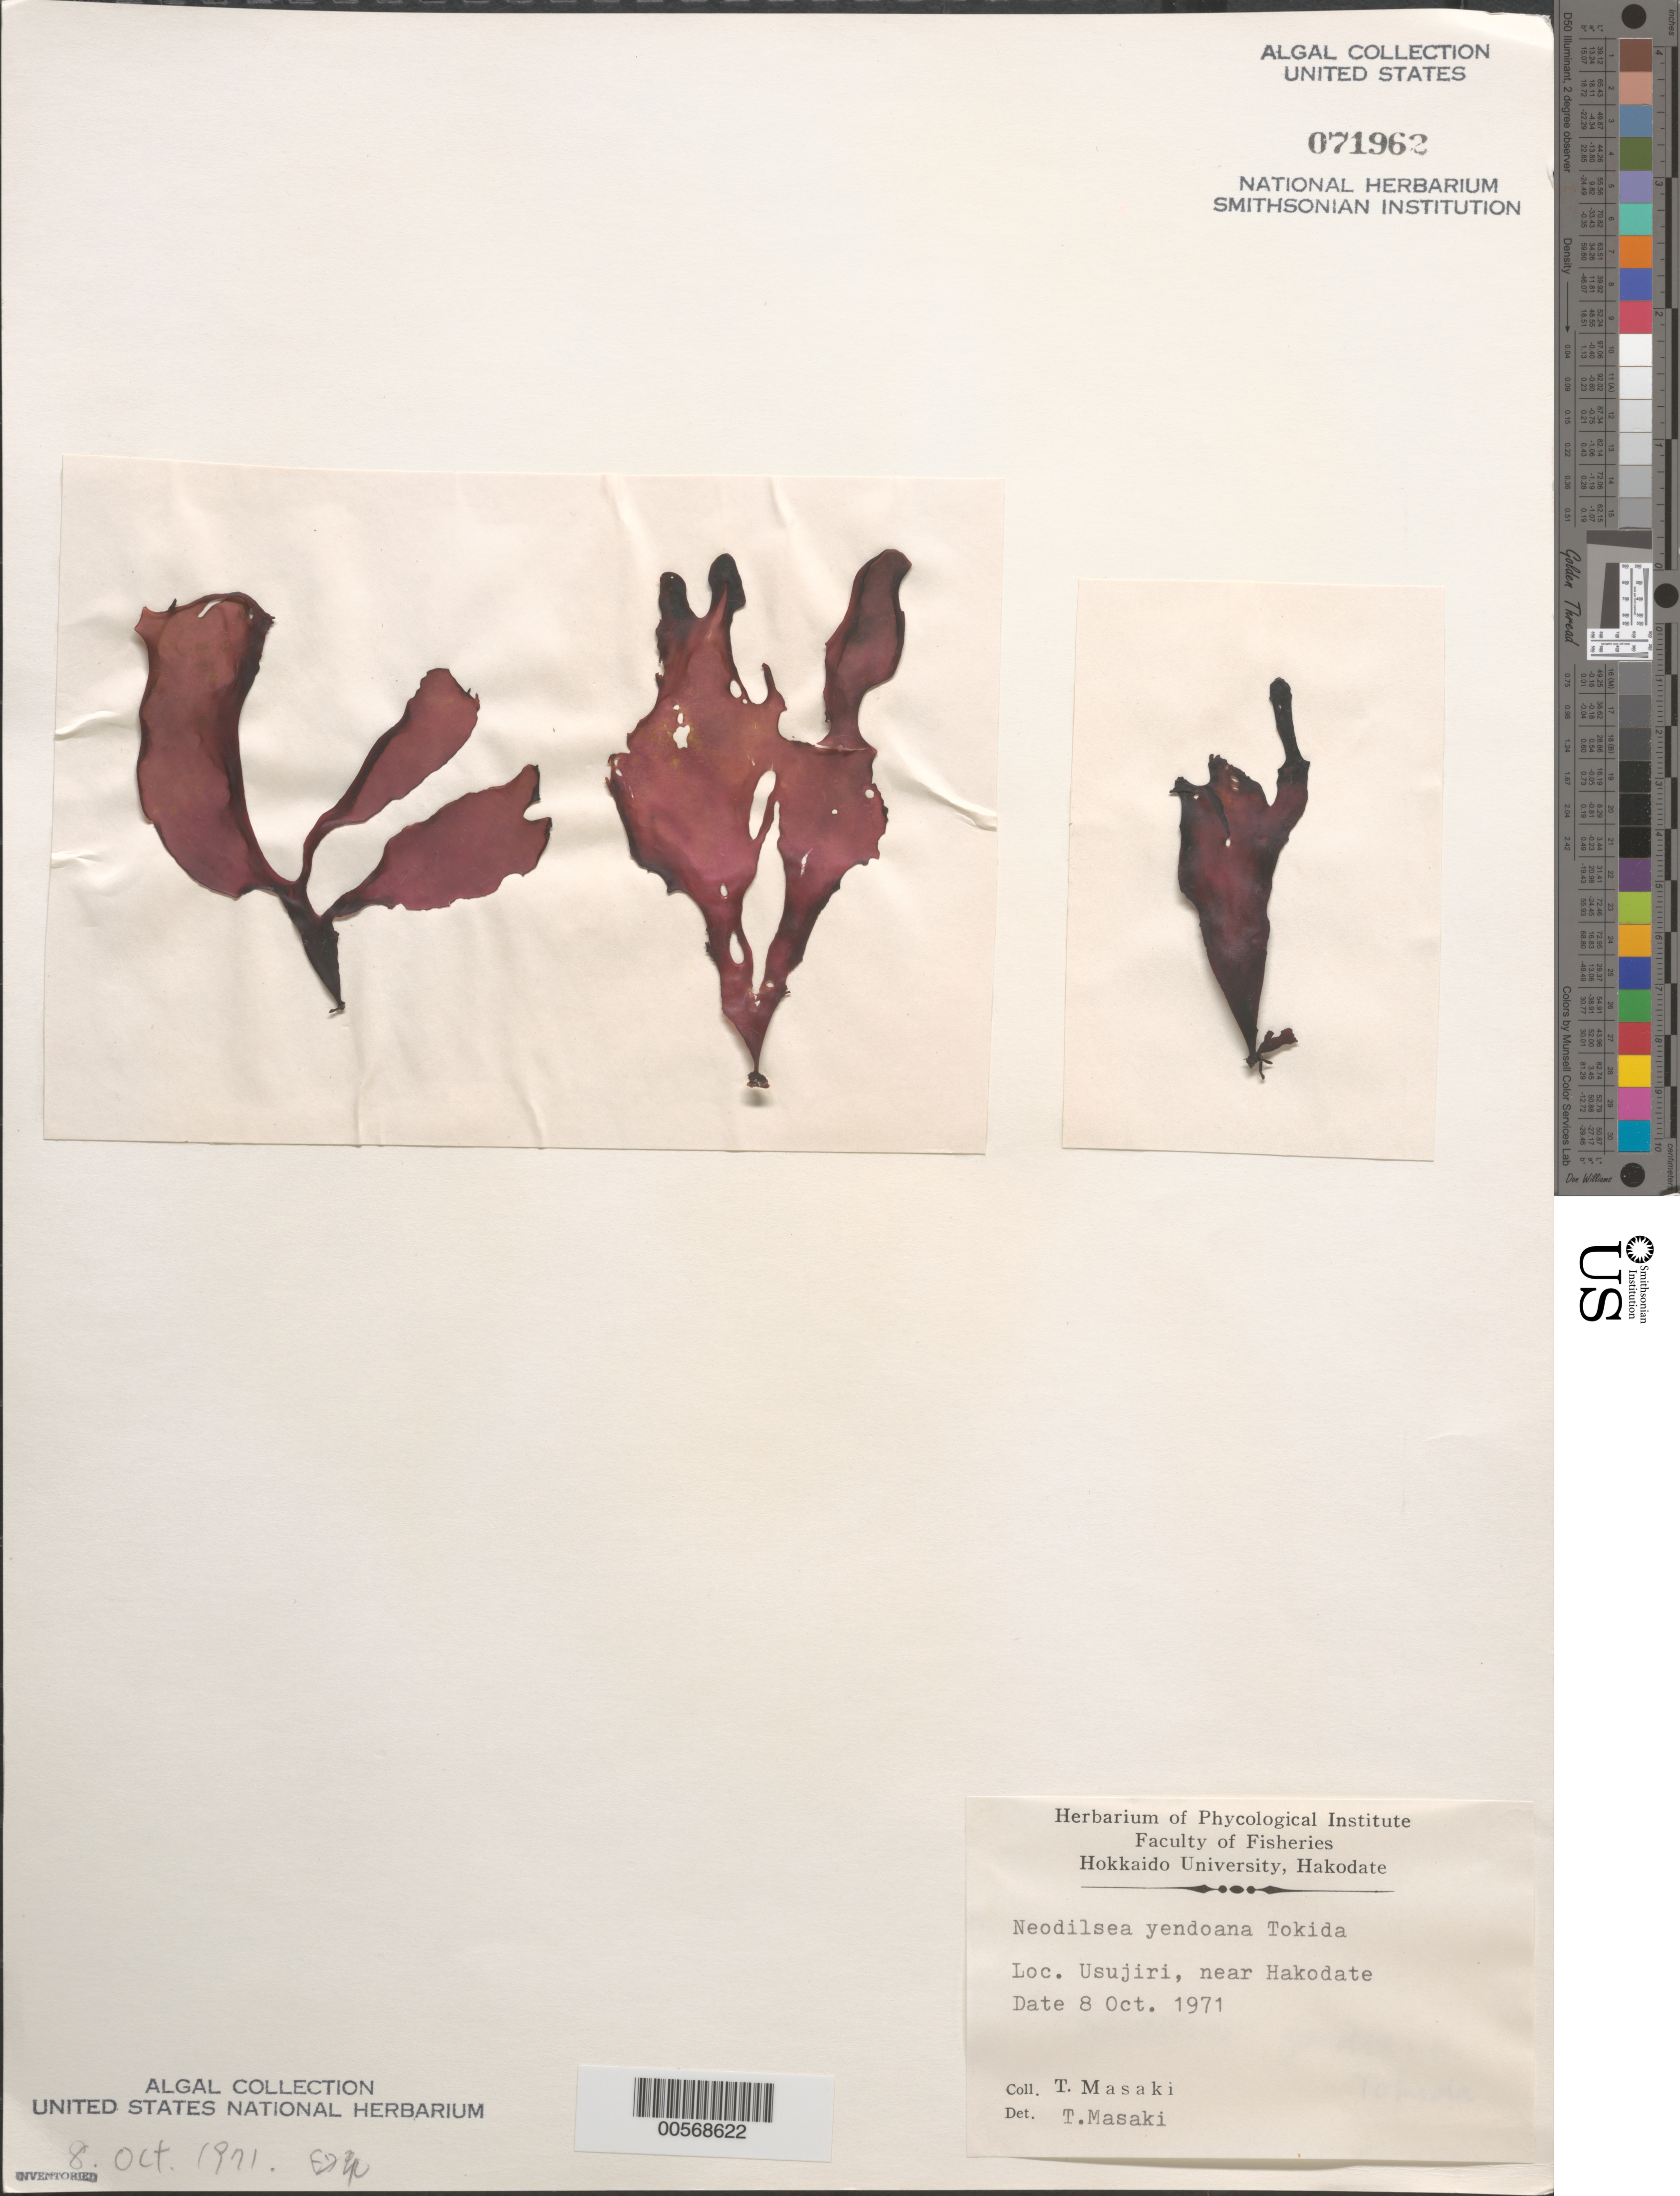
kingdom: Plantae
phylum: Rhodophyta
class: Florideophyceae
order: Gigartinales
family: Dumontiaceae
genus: Neodilsea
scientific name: Neodilsea yendoana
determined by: Masaki, T.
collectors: T. Masaki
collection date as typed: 08 Oct 1971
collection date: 1971-10-08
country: Japan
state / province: Hokkaido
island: Hokkaido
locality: Usujiri, near Hakodate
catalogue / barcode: US 71962